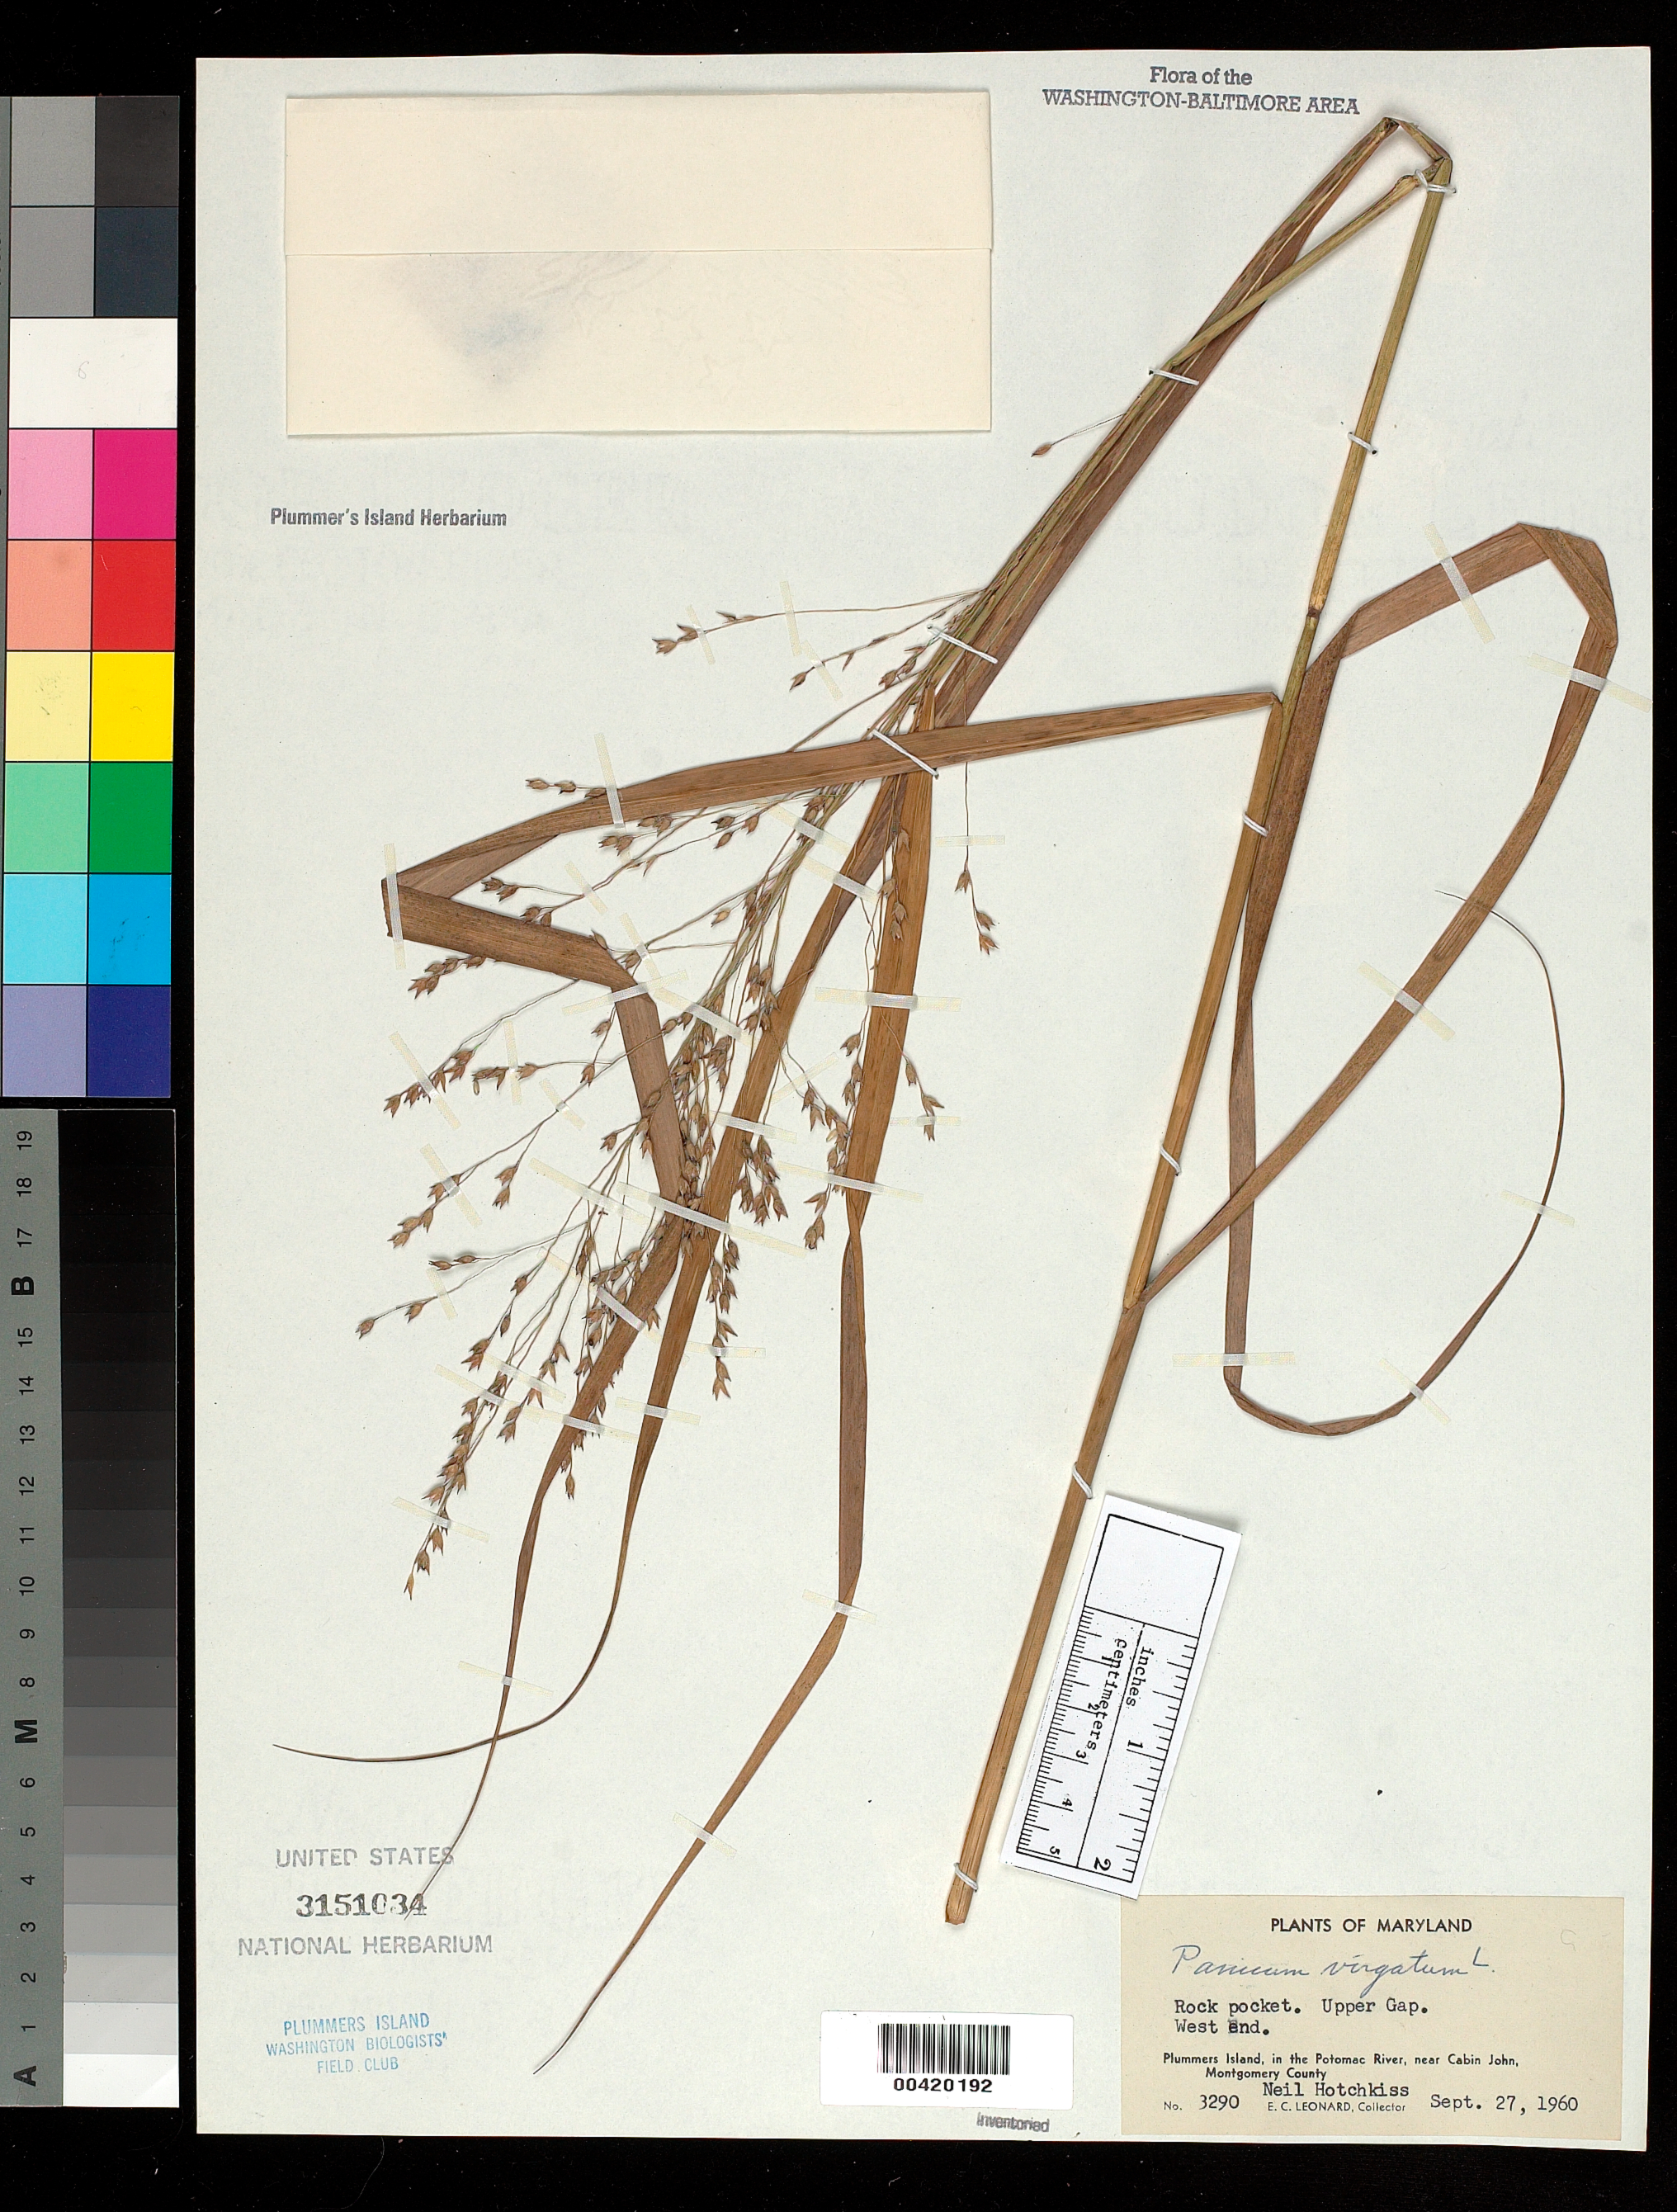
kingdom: Plantae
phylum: Tracheophyta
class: Liliopsida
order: Poales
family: Poaceae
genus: Panicum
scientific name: Panicum virgatum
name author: L.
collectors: E. C. Leonard & N. Hotchkiss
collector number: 3290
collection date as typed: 27 Sep 1960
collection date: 1960-09-27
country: United States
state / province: Maryland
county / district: Montgomery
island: Plummers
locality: Plummer's Island; Upper Gap. west end C. & O. Canal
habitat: Rock pocket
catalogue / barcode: US 3151034